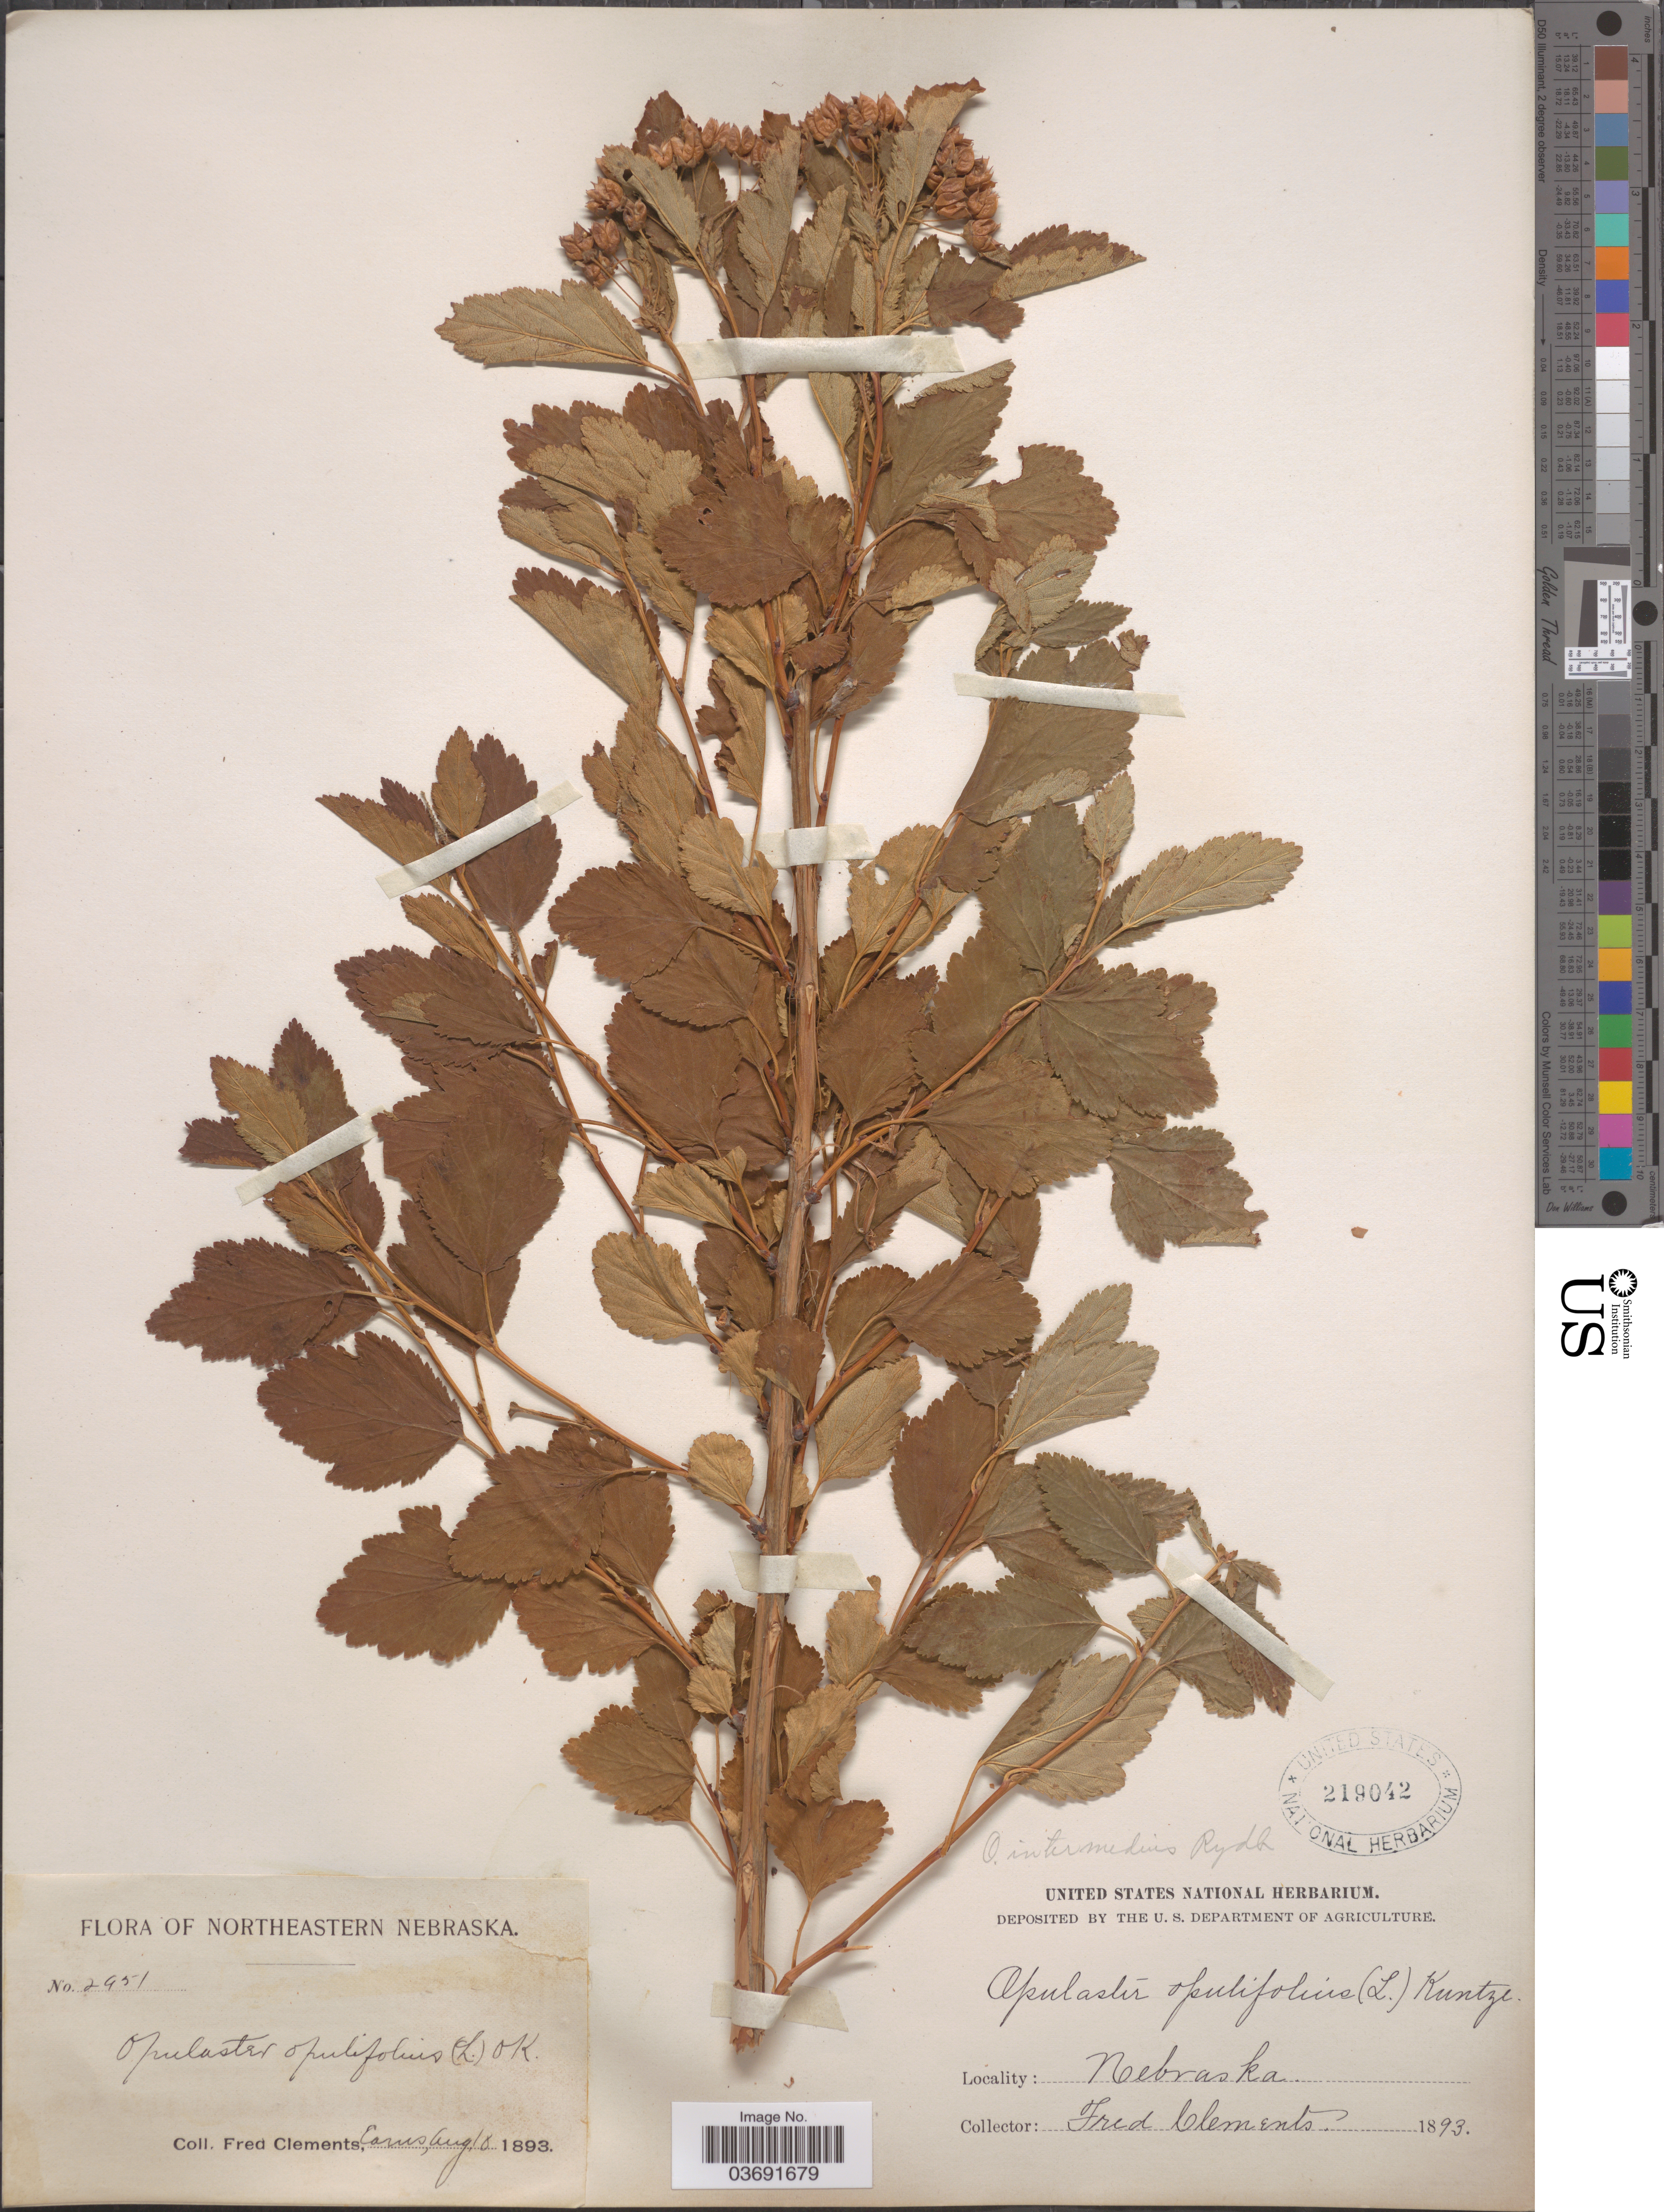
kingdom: Plantae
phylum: Tracheophyta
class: Magnoliopsida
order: Rosales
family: Rosaceae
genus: Physocarpus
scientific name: Physocarpus intermedius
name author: (Rydb.) C.K. Schneid.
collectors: F. Clements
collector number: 2951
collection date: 1893-08-18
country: United States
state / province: Nebraska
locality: Northeastern Nebraska. Carns.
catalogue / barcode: US 219042